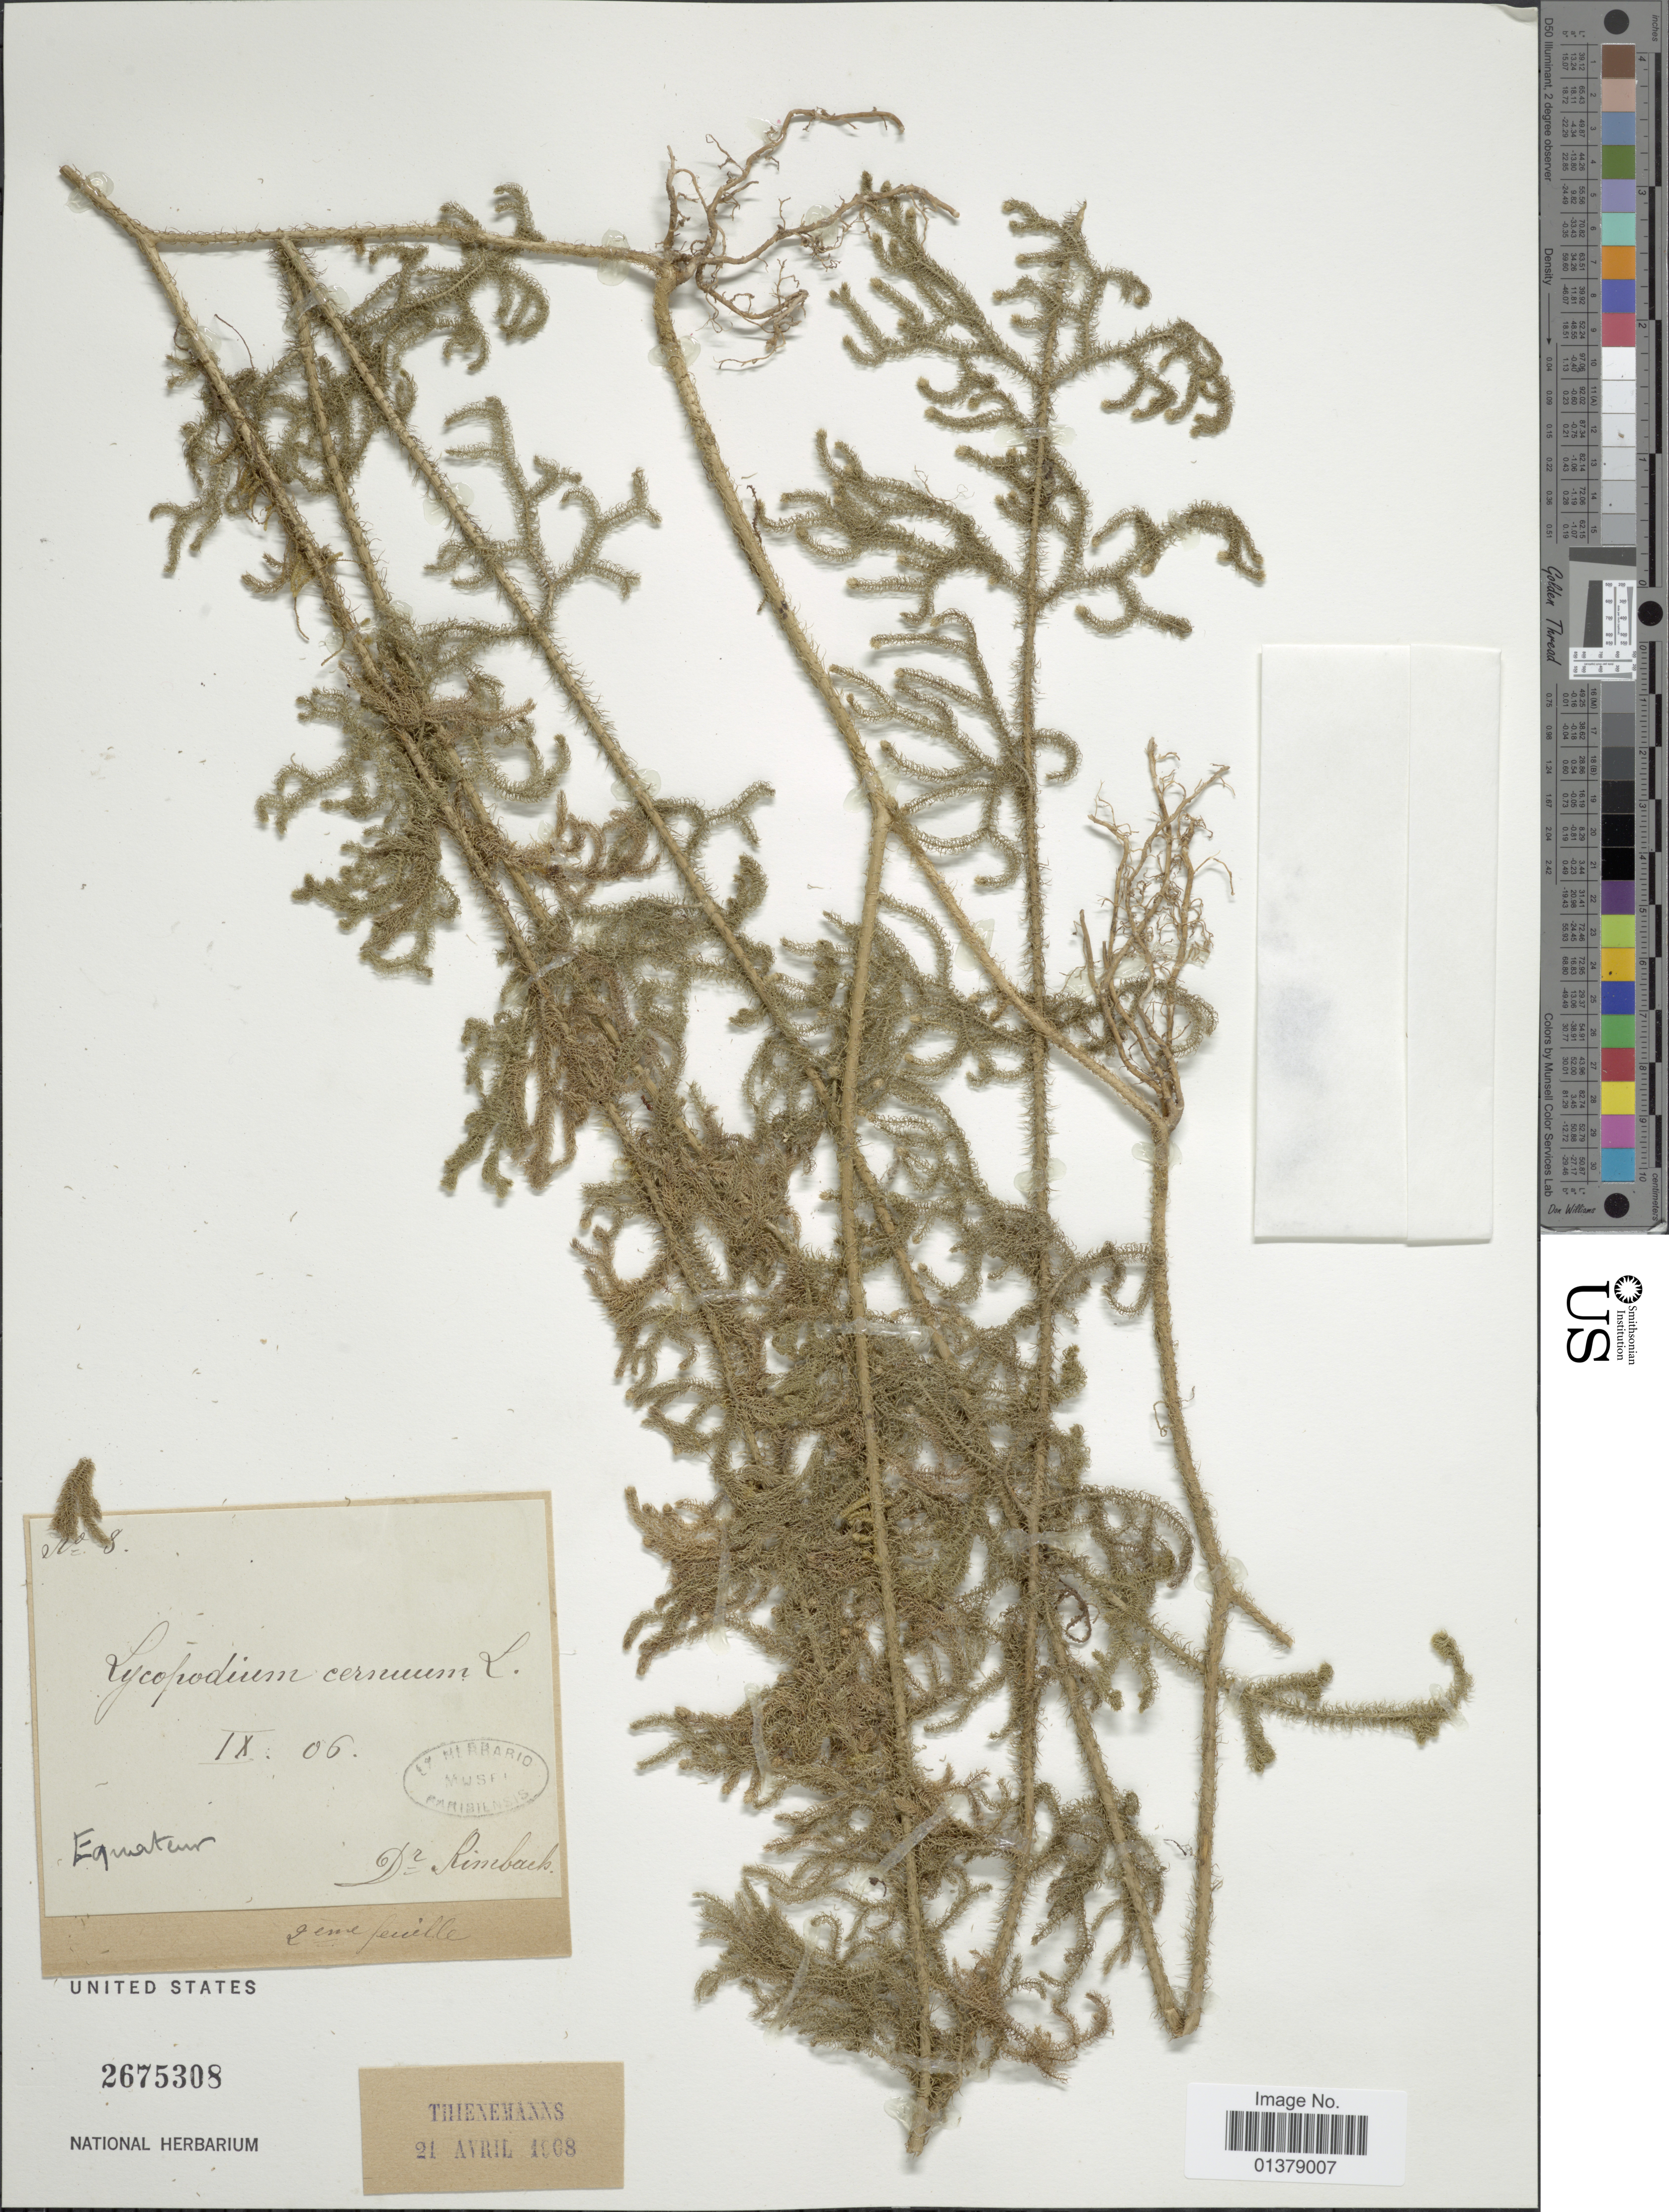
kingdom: Plantae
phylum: Tracheophyta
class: Lycopodiopsida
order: Lycopodiales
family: Lycopodiaceae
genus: Palhinhaea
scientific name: Palhinhaea cernua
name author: (L.) Vasc. & Franco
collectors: Rimbach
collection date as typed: Transcribed d/m/y: /9/06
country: Ecuador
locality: Equateur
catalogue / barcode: US 2675308